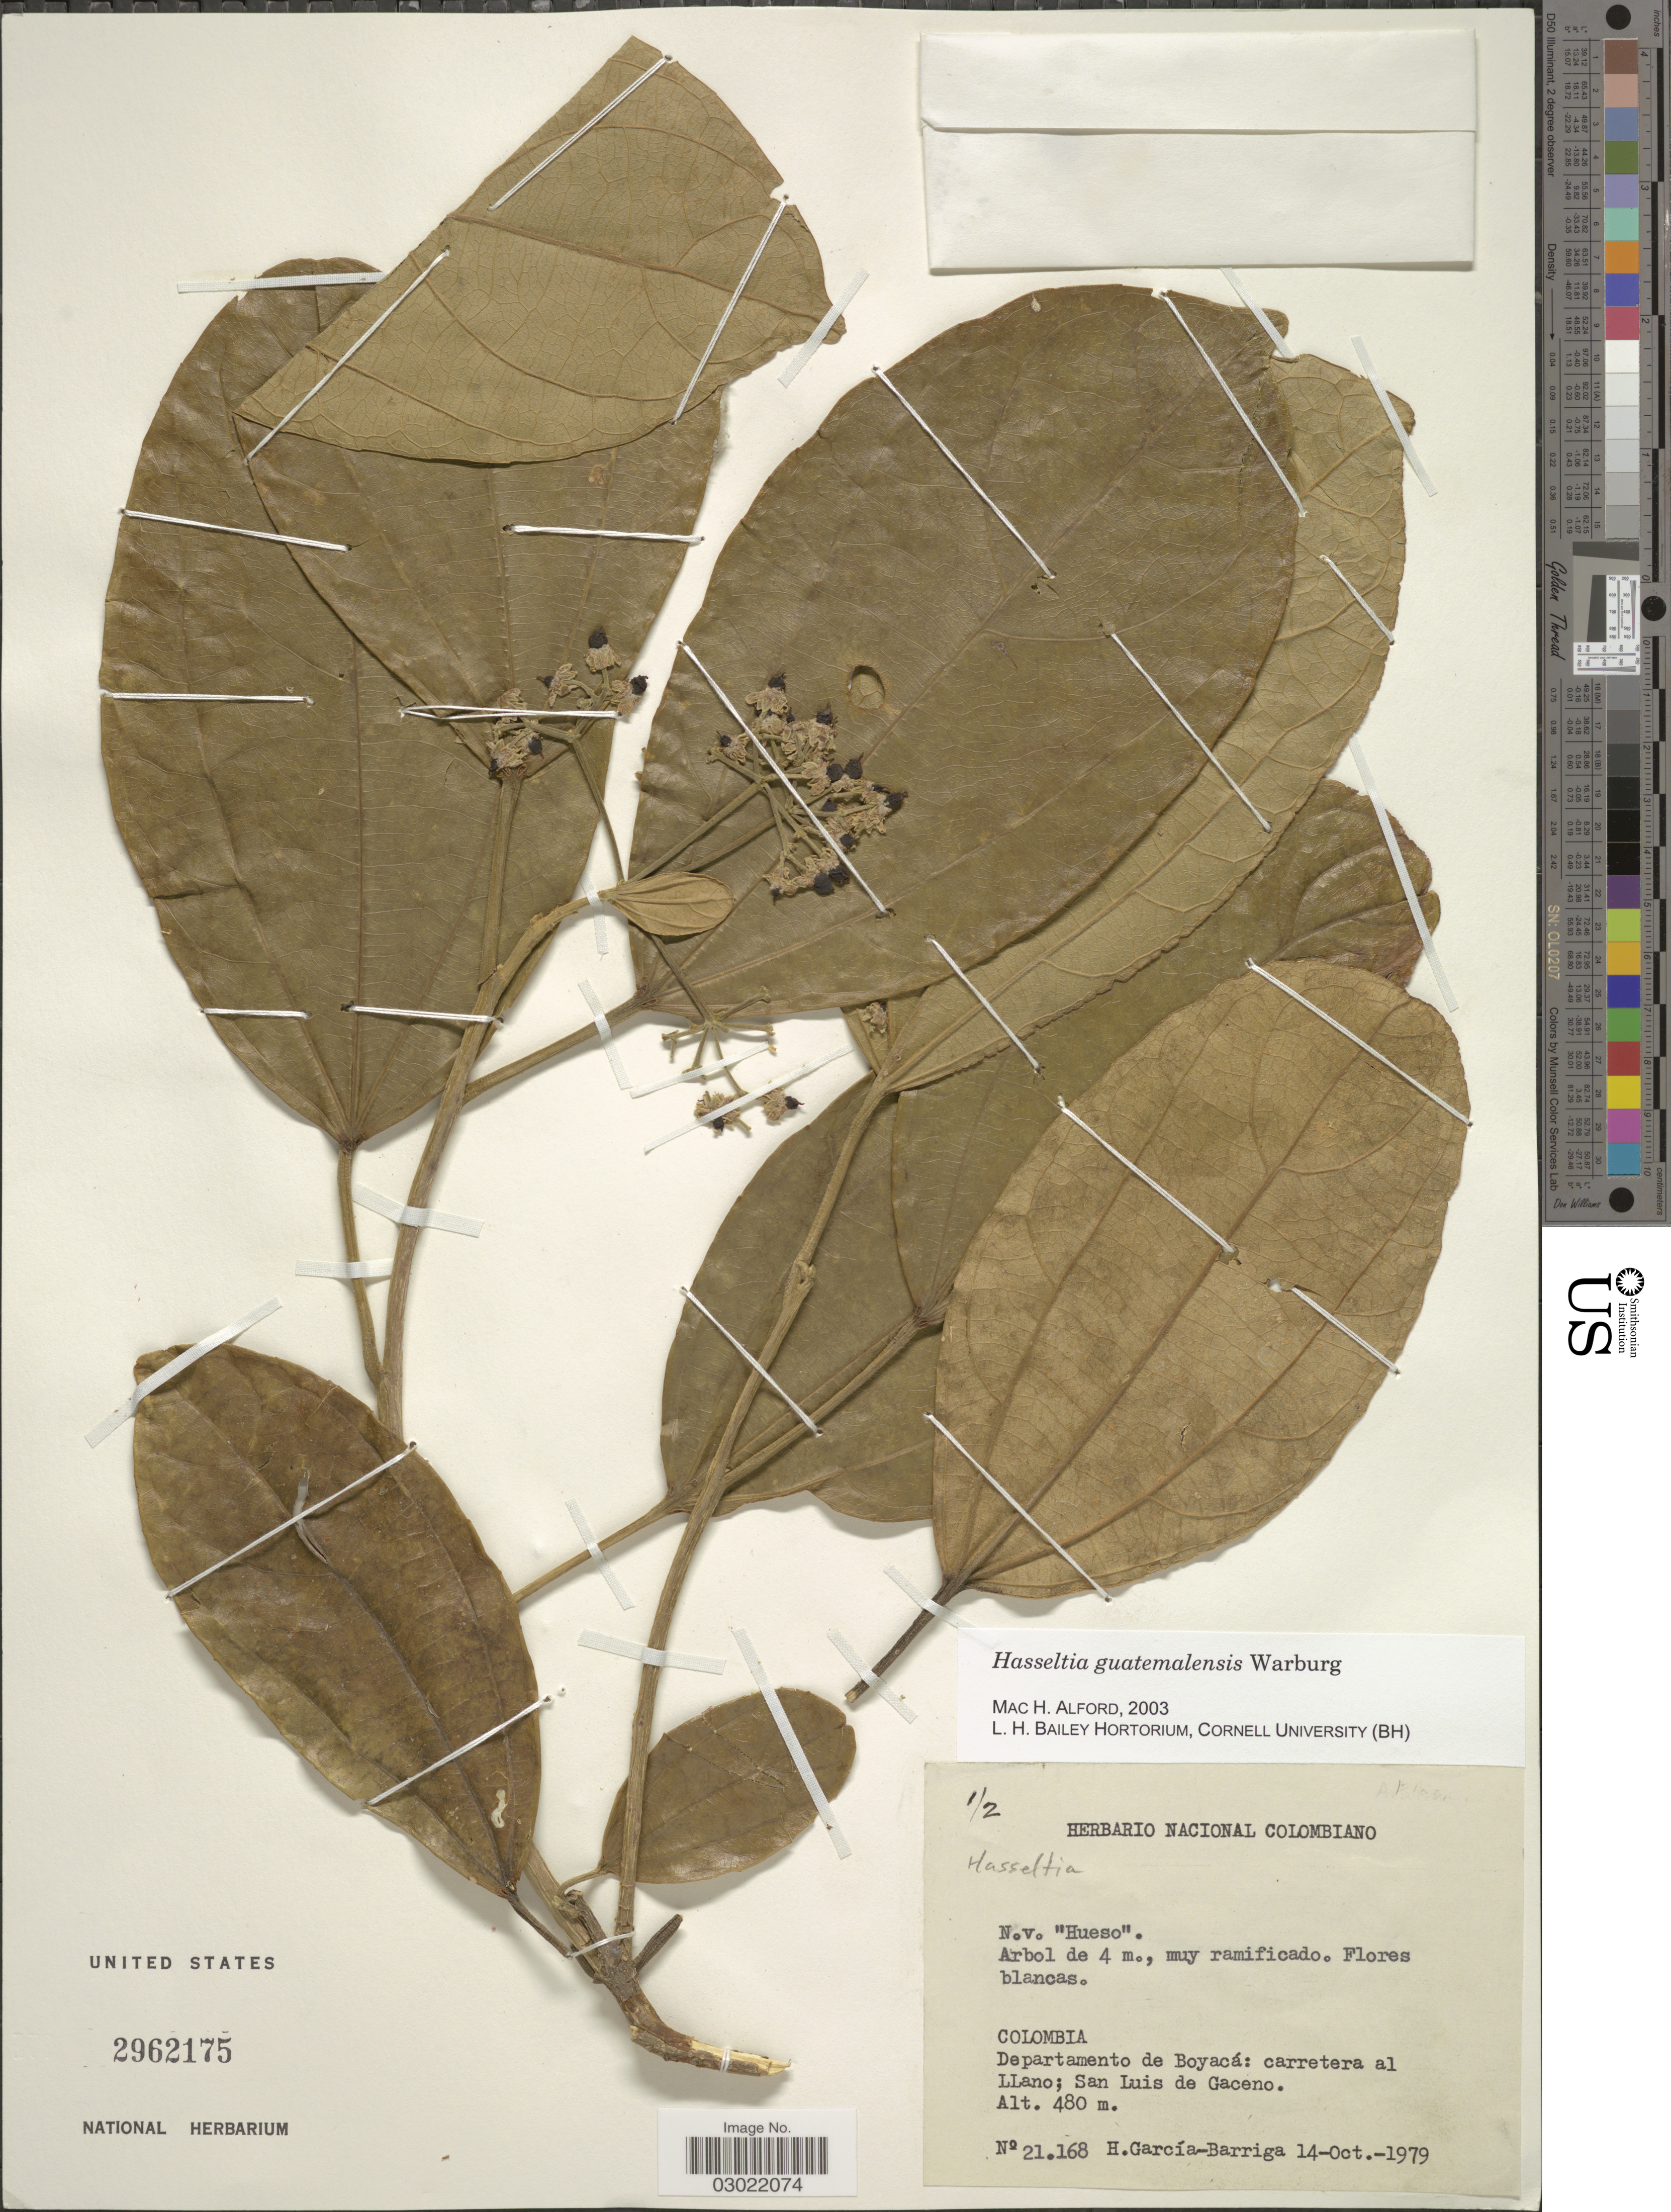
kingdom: Plantae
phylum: Tracheophyta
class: Magnoliopsida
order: Malpighiales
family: Salicaceae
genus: Hasseltia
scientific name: Hasseltia guatemalensis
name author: Warb.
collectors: H. García Barriga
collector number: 21168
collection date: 1979-10-14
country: Colombia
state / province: Boyacá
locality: Departamento de Boyacá: carretera al Llano; San Luis de Gaceno.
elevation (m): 480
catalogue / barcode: US 2962175